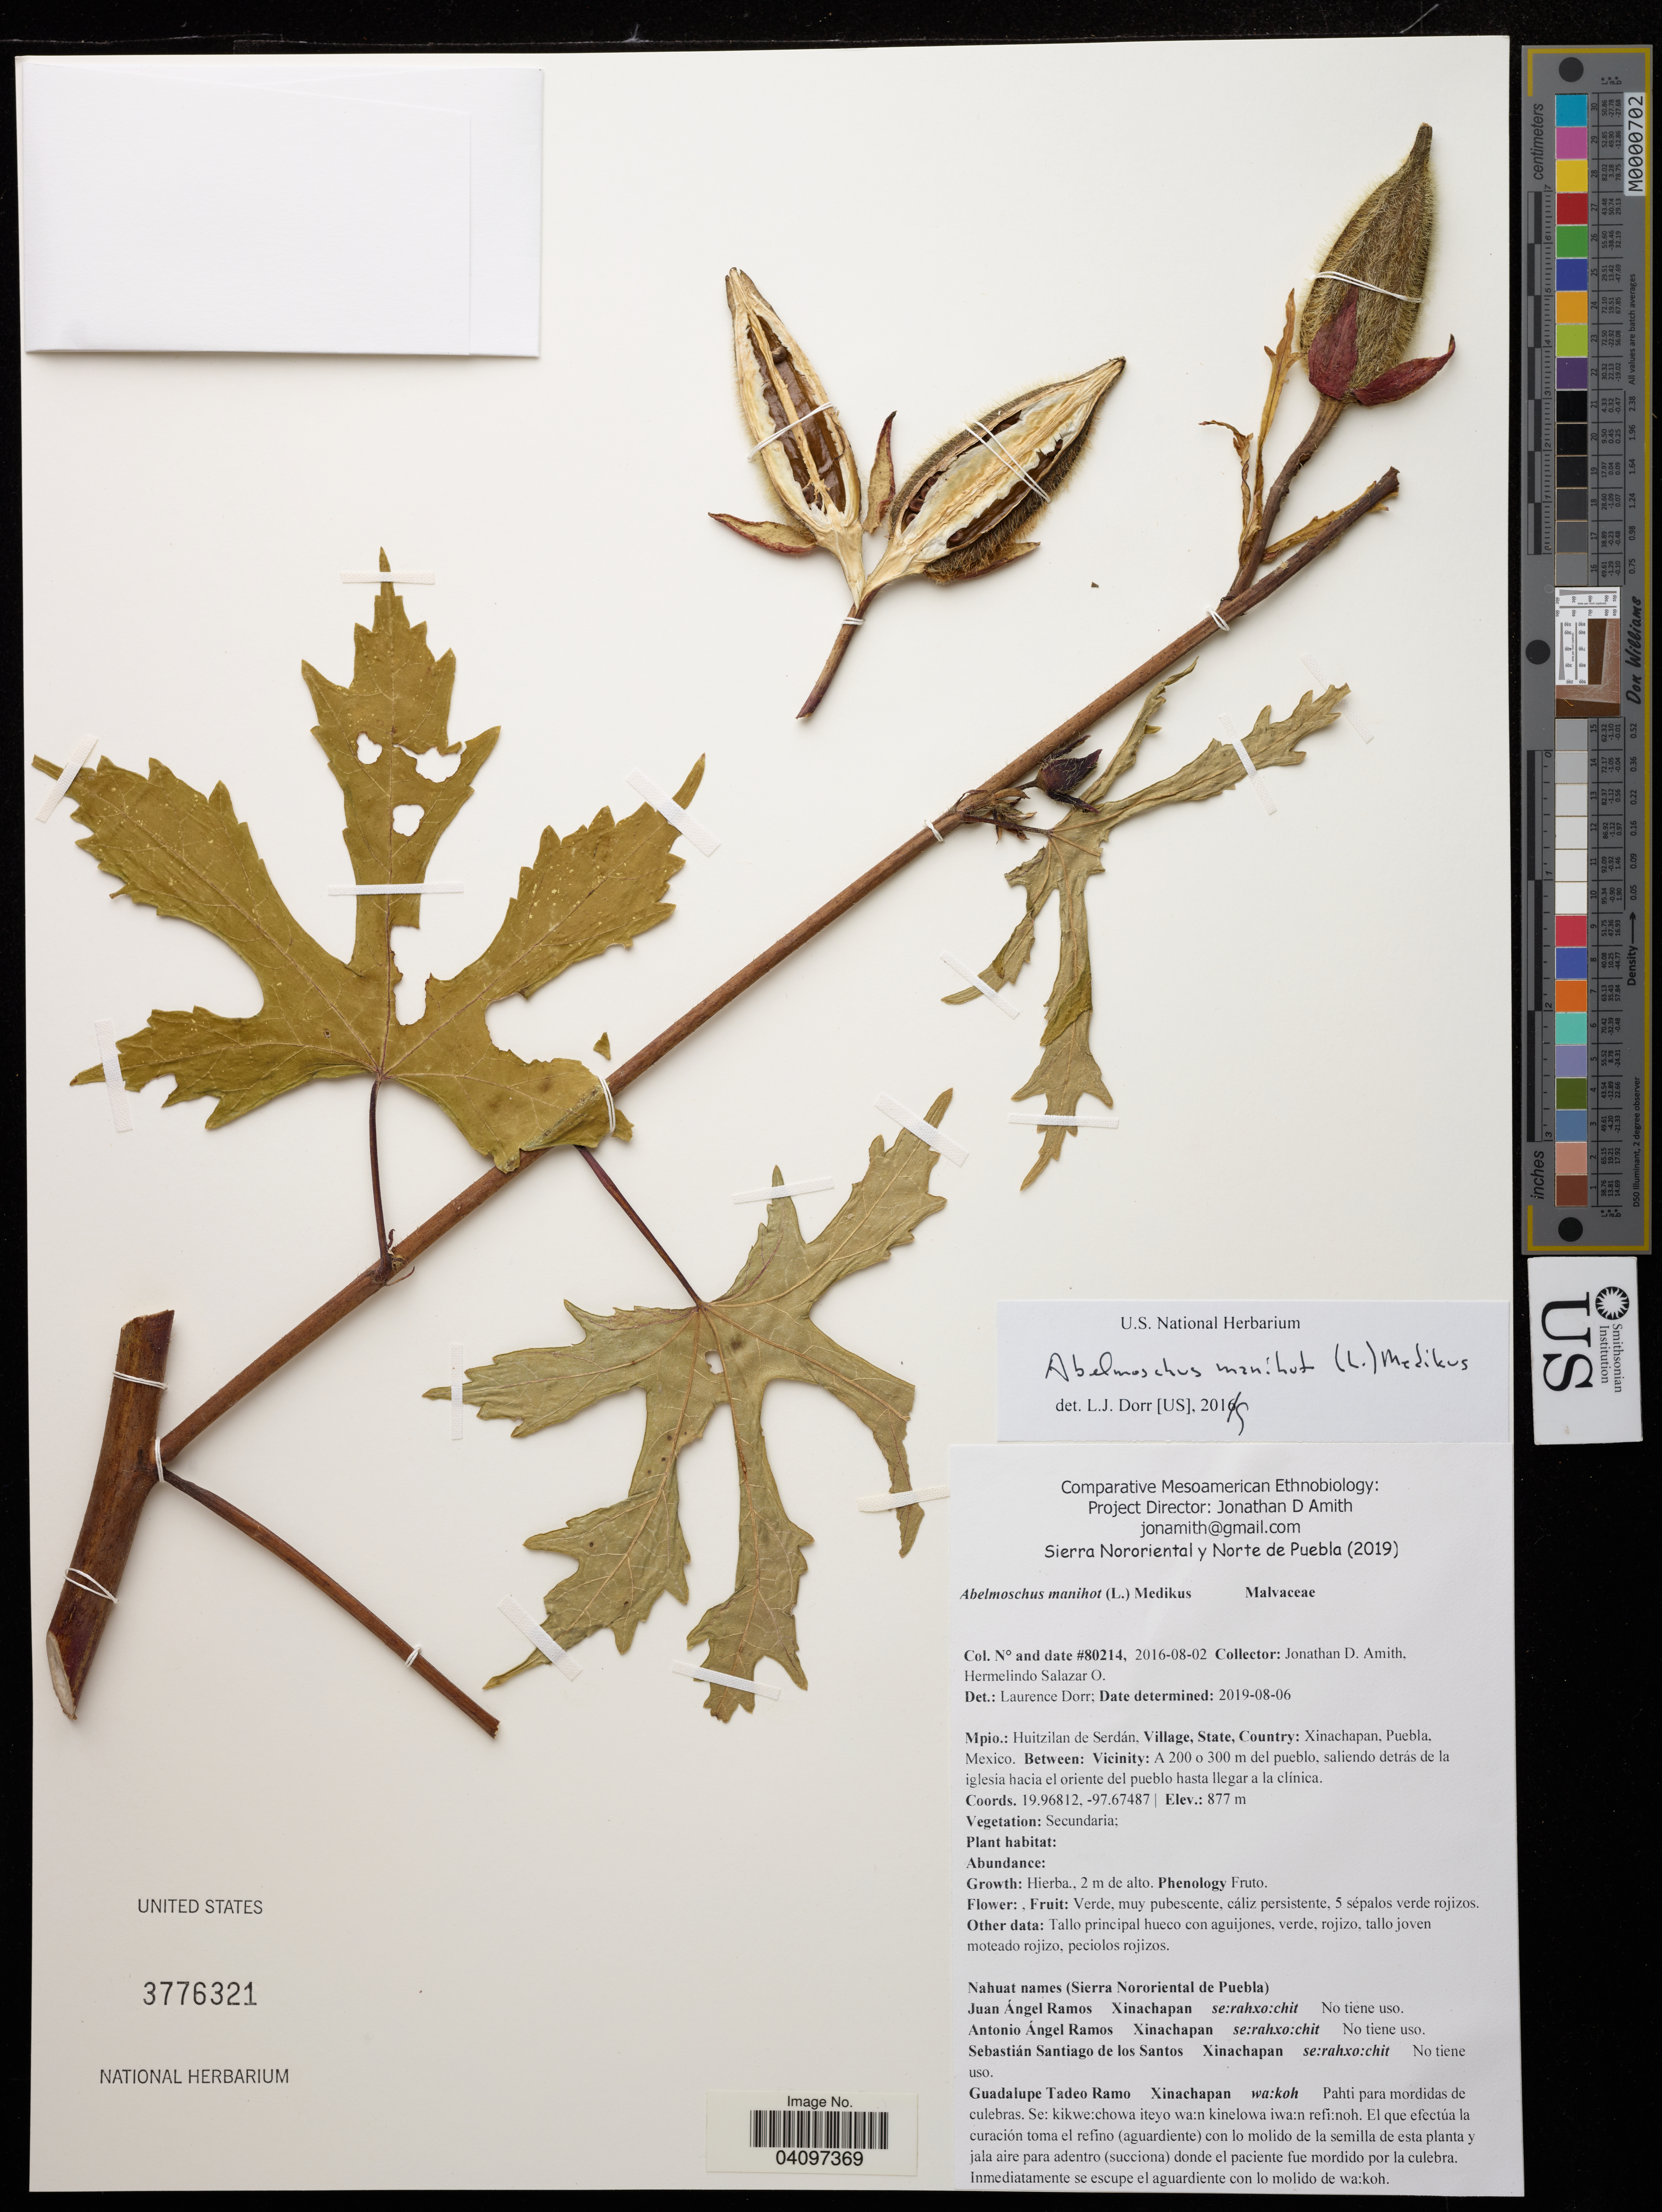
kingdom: Plantae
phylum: Tracheophyta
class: Magnoliopsida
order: Malvales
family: Malvaceae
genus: Abelmoschus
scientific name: Abelmoschus manihot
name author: (L.) Medik.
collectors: J. D. Amith & H. Salazar Osollo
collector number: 80214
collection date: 2016-08-02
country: Mexico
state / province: Puebla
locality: Mpio.: Huitzilan de Serdán, Xinachapan. Vicinity: A 200 o 300 m del pueblo, saliendo detrás de la iglesia hacia el oriente del pueblo hasta llegar a la clínica.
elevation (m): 877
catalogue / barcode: US 3776321